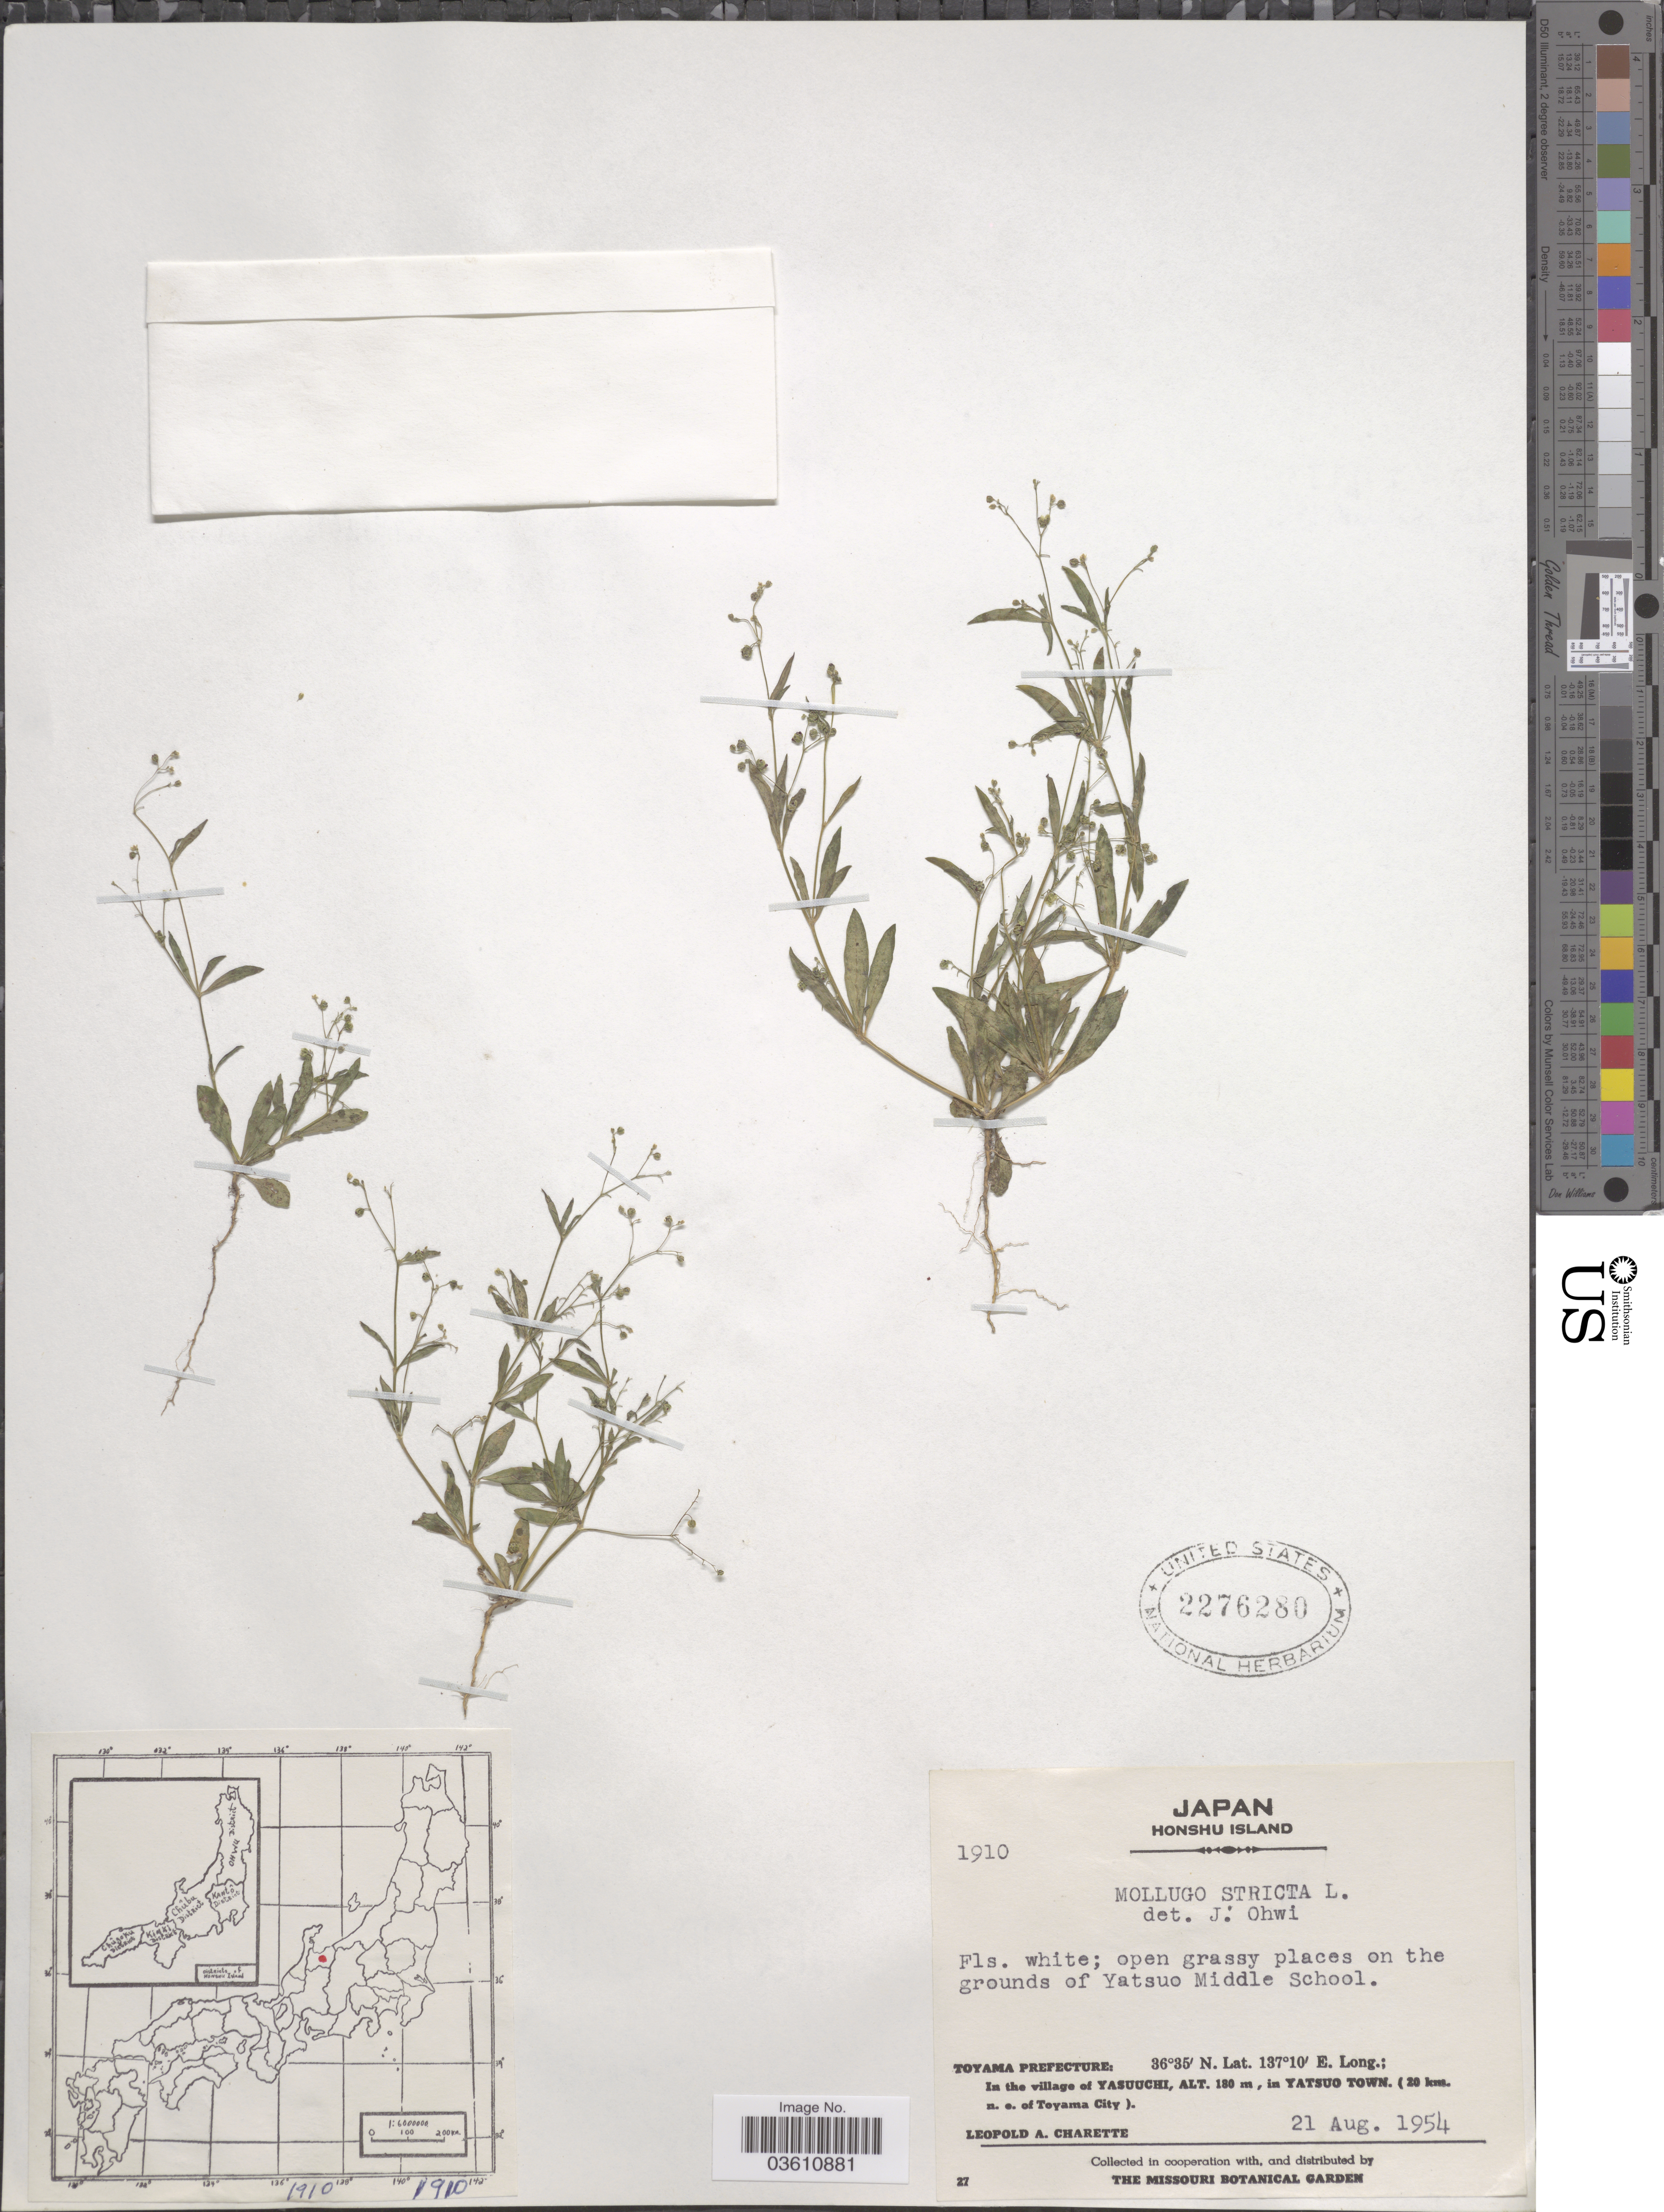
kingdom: Plantae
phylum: Tracheophyta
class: Magnoliopsida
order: Caryophyllales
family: Molluginaceae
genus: Trigastrotheca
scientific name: Trigastrotheca pentaphylla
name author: (L.) Thulin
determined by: Strong, Mark T., (BOT), Smithsonian Institution - National Museum of Natural History (UNITED STATES)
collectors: L. A. Charette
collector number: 1910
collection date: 1954-08-21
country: Japan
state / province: Toyama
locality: Honshu Island. On the grounds of Yatsuo Middle School. Toyama Prefecture. In the village of Yasuuchi in Yatsuo Town. (20 kms. n. e. of Toyama City).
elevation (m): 180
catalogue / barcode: US 2276280